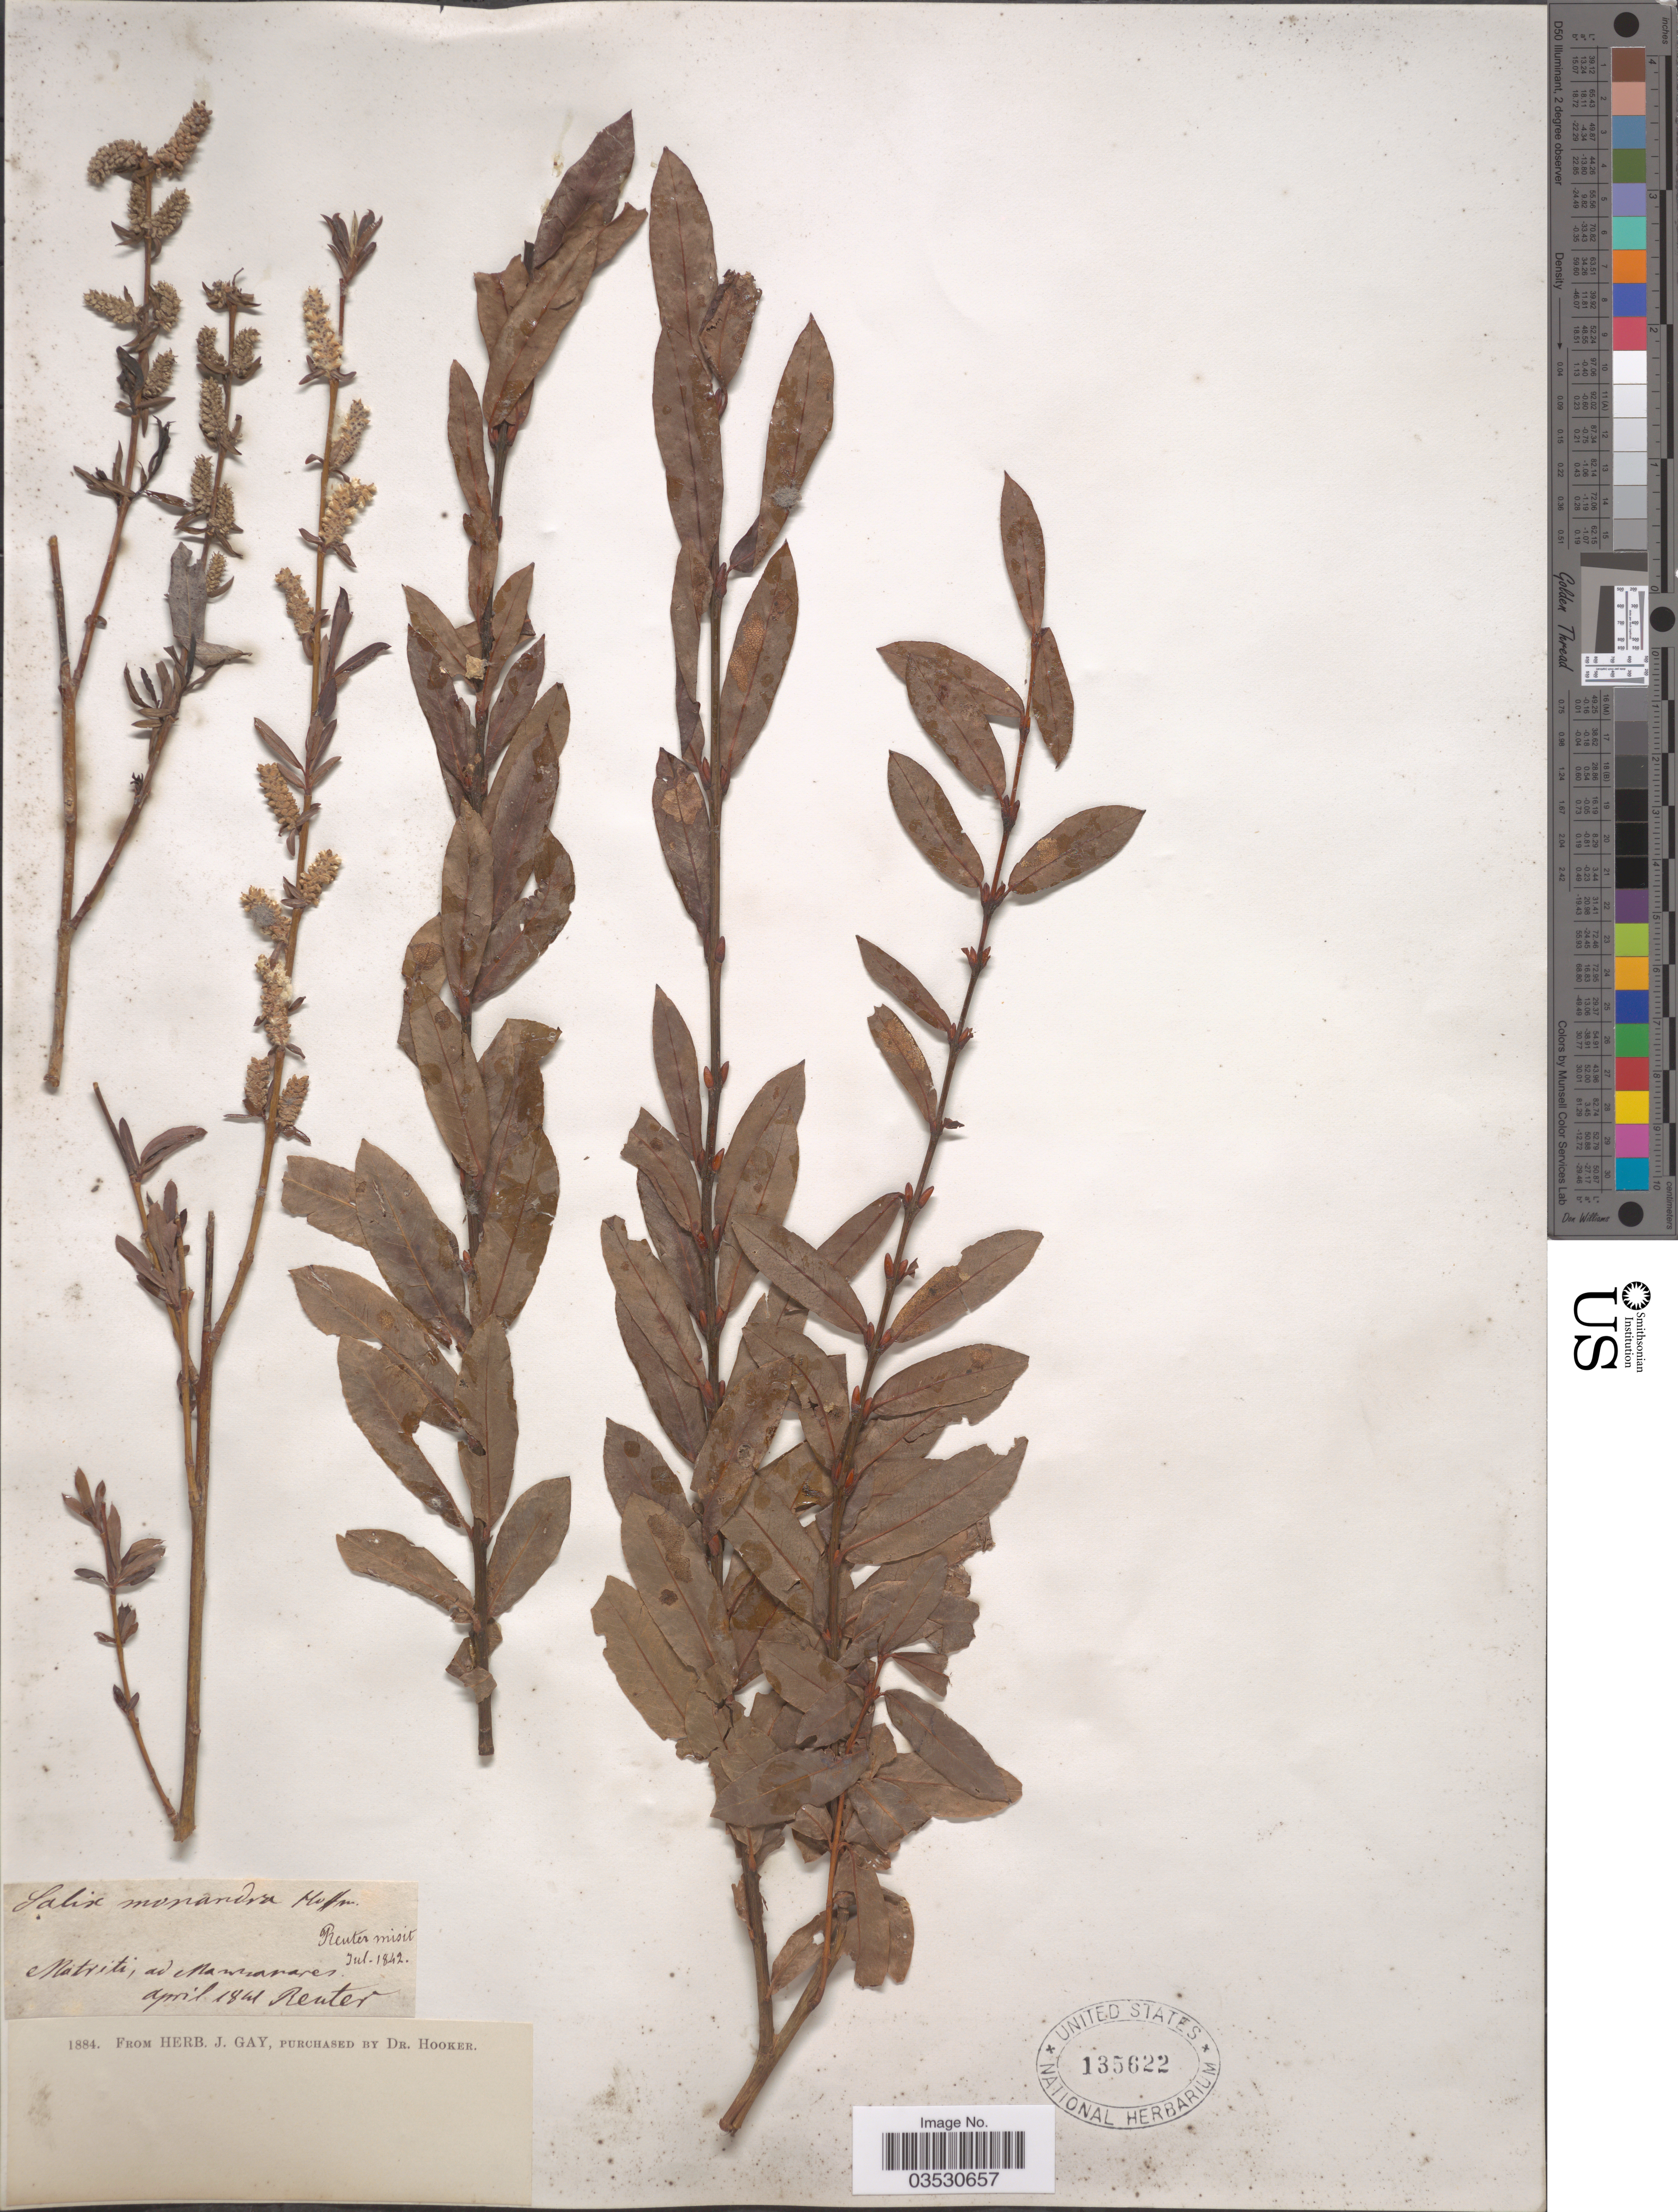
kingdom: Plantae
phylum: Tracheophyta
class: Magnoliopsida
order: Malpighiales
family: Salicaceae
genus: Salix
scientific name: Salix monandra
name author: Ard.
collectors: -. Reuter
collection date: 1841-04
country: Spain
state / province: Madrid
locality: Matriti, ad Manzanares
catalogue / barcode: US 135622